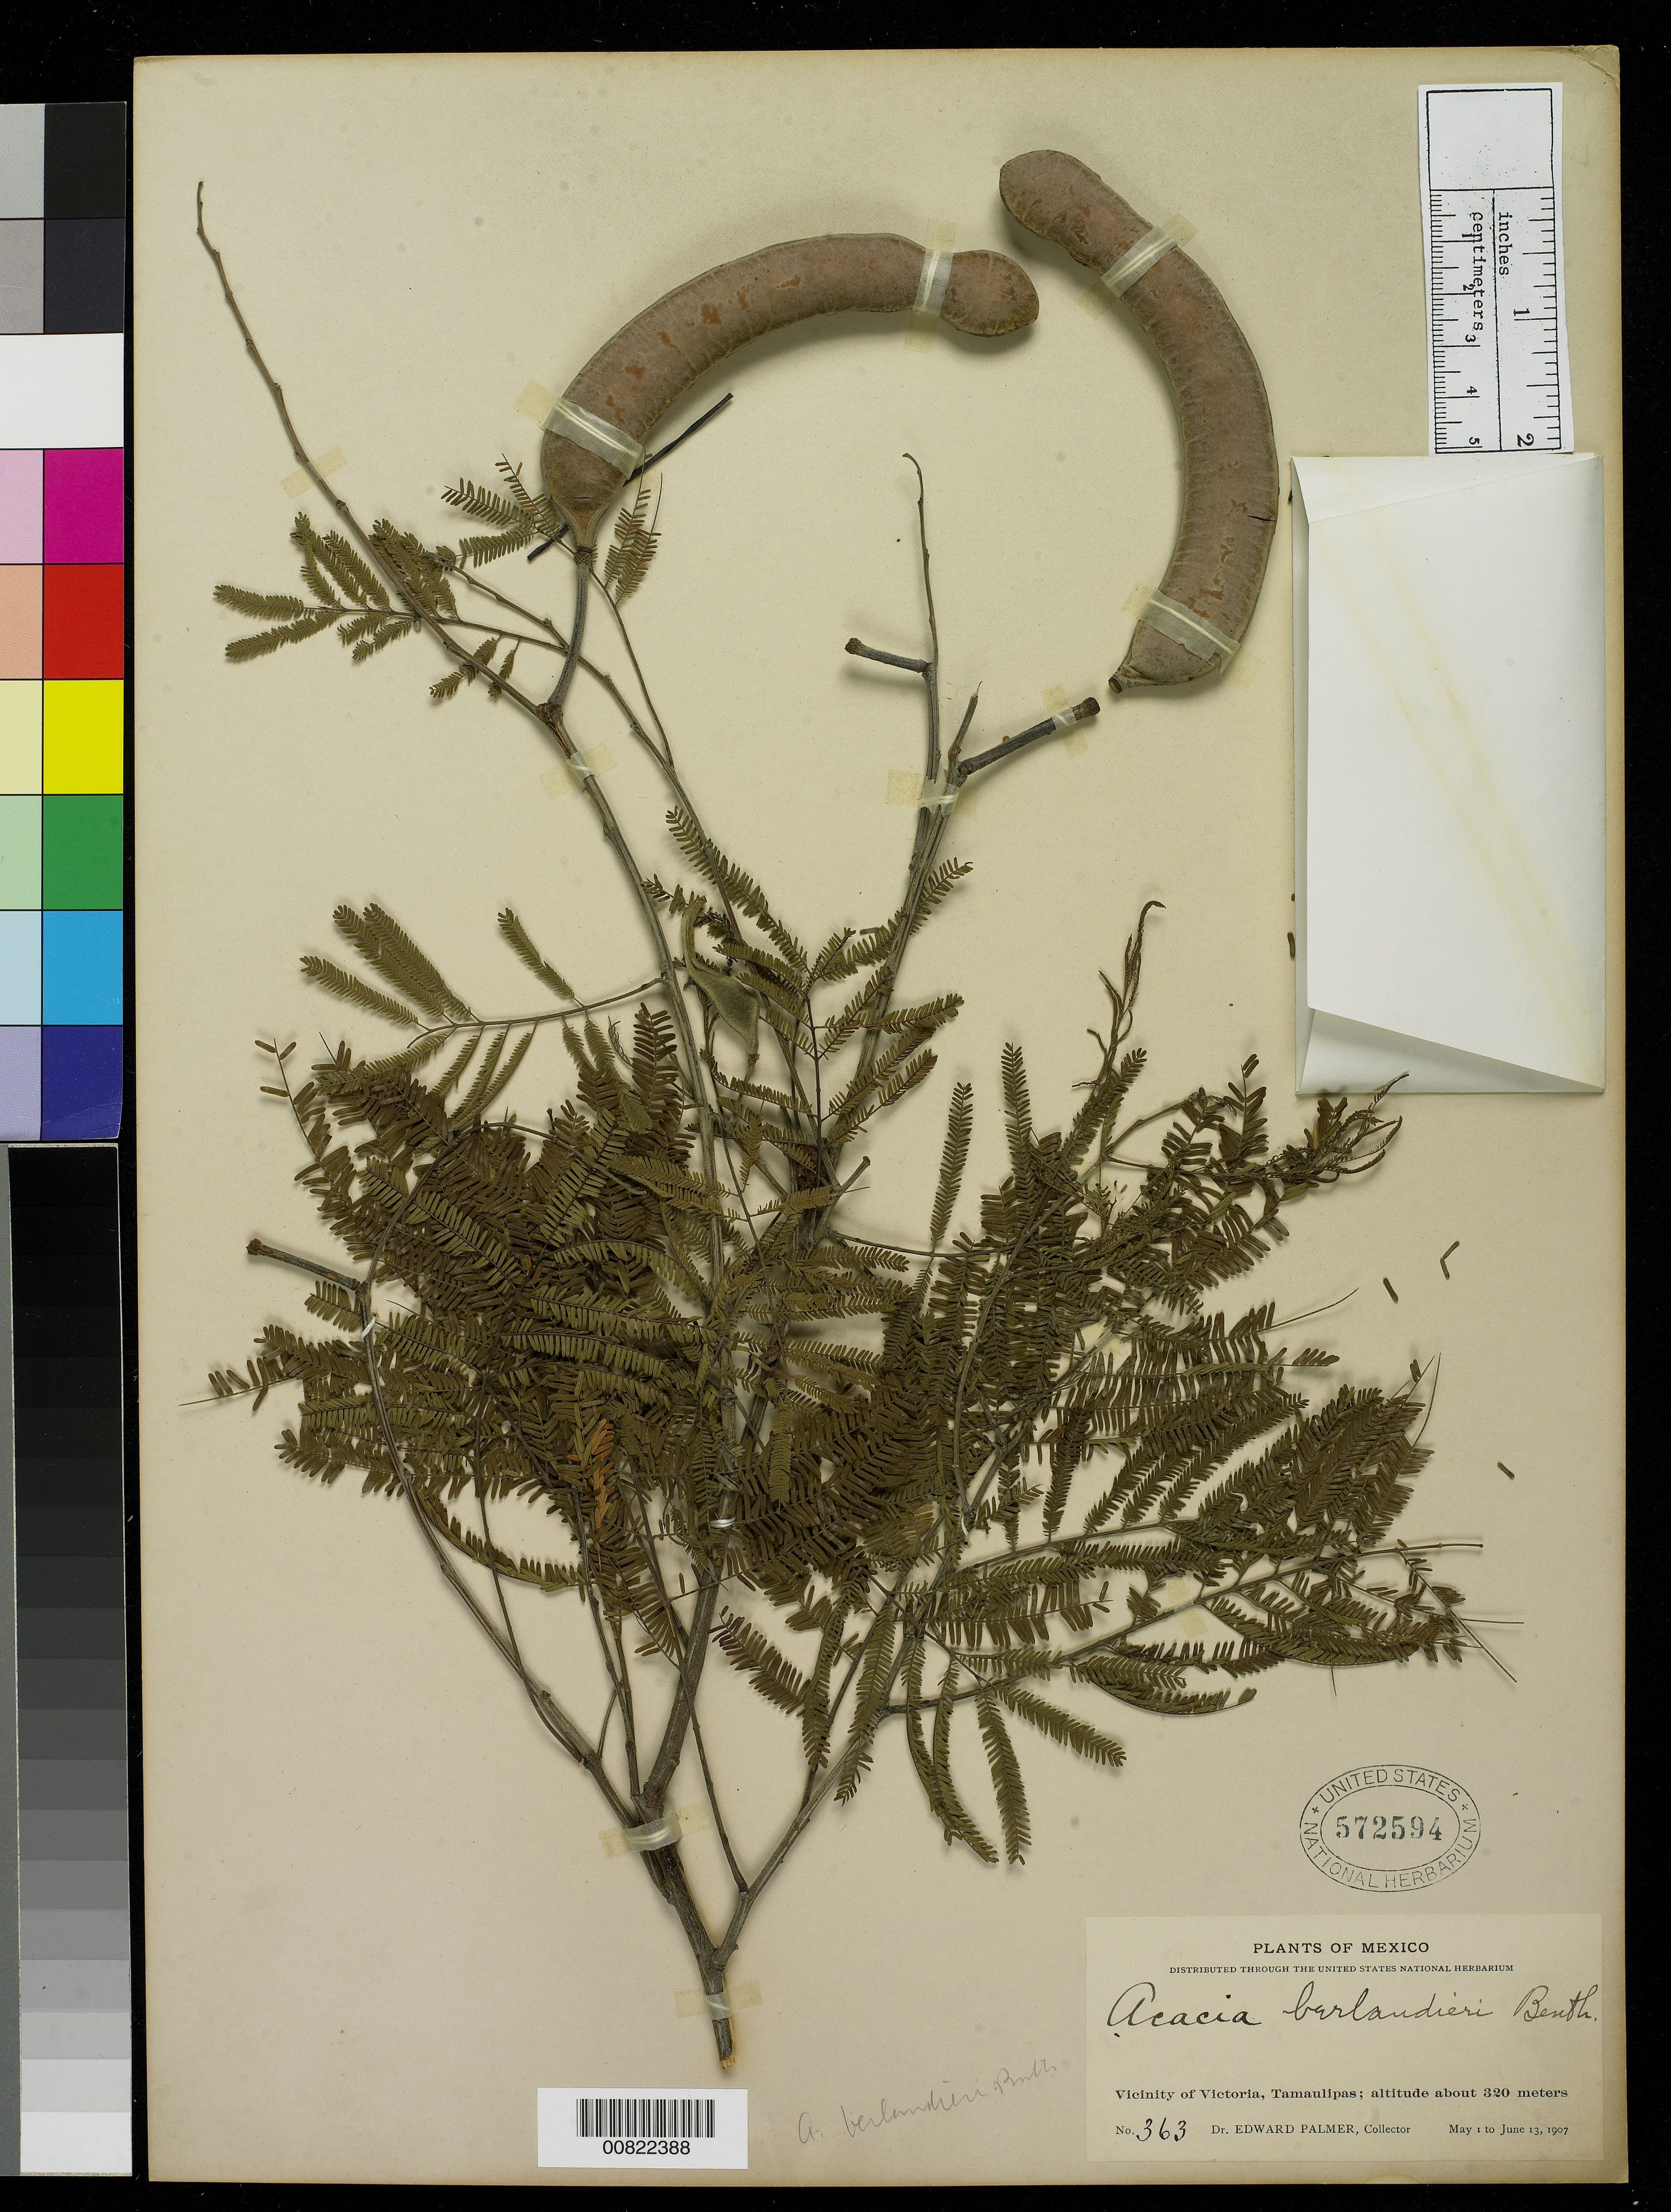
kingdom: Plantae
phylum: Tracheophyta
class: Magnoliopsida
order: Fabales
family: Fabaceae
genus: Senegalia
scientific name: Senegalia berlandieri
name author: (Benth.) Britton & Rose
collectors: E. Palmer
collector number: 363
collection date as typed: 01 May 1907 to 13 Jun 1907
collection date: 1907-05-01/1907-06-13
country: Mexico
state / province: Tamaulipas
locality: Vicinity of Victoria.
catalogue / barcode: US 572594